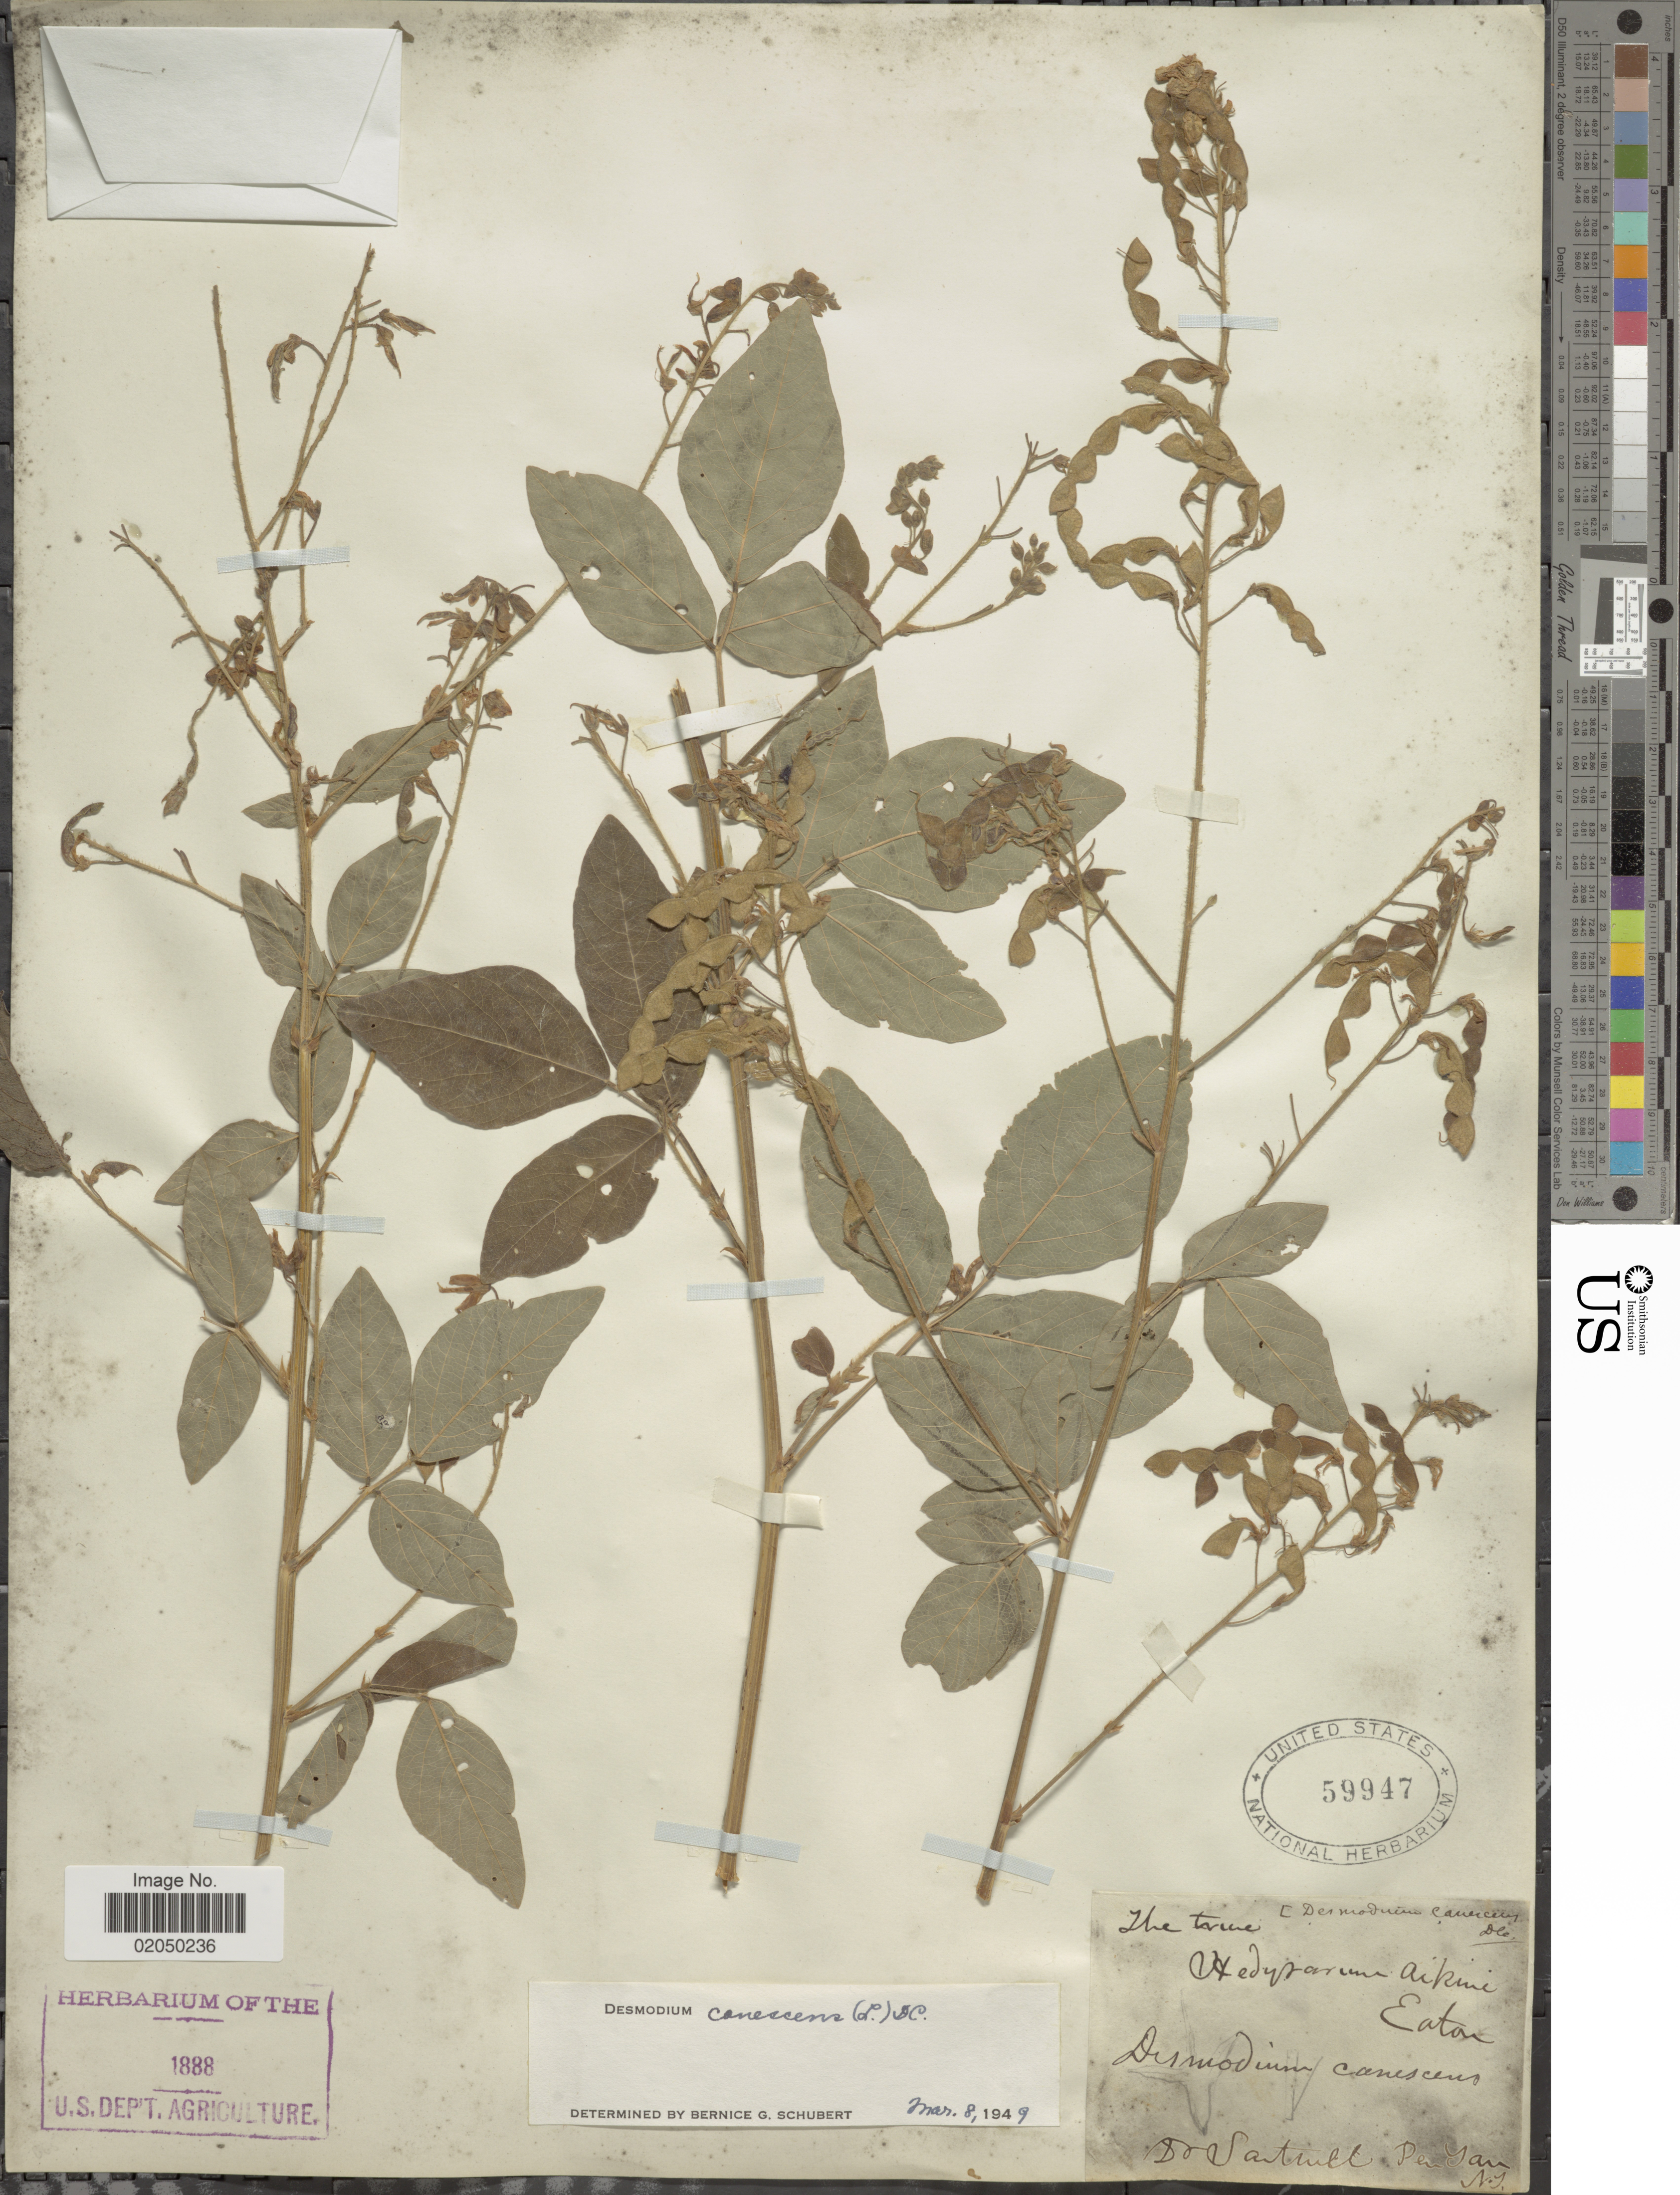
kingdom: Plantae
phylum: Tracheophyta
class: Magnoliopsida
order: Fabales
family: Fabaceae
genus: Desmodium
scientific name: Desmodium canescens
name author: (L.) DC.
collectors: Sartwell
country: United States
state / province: New Jersey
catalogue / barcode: US 59947